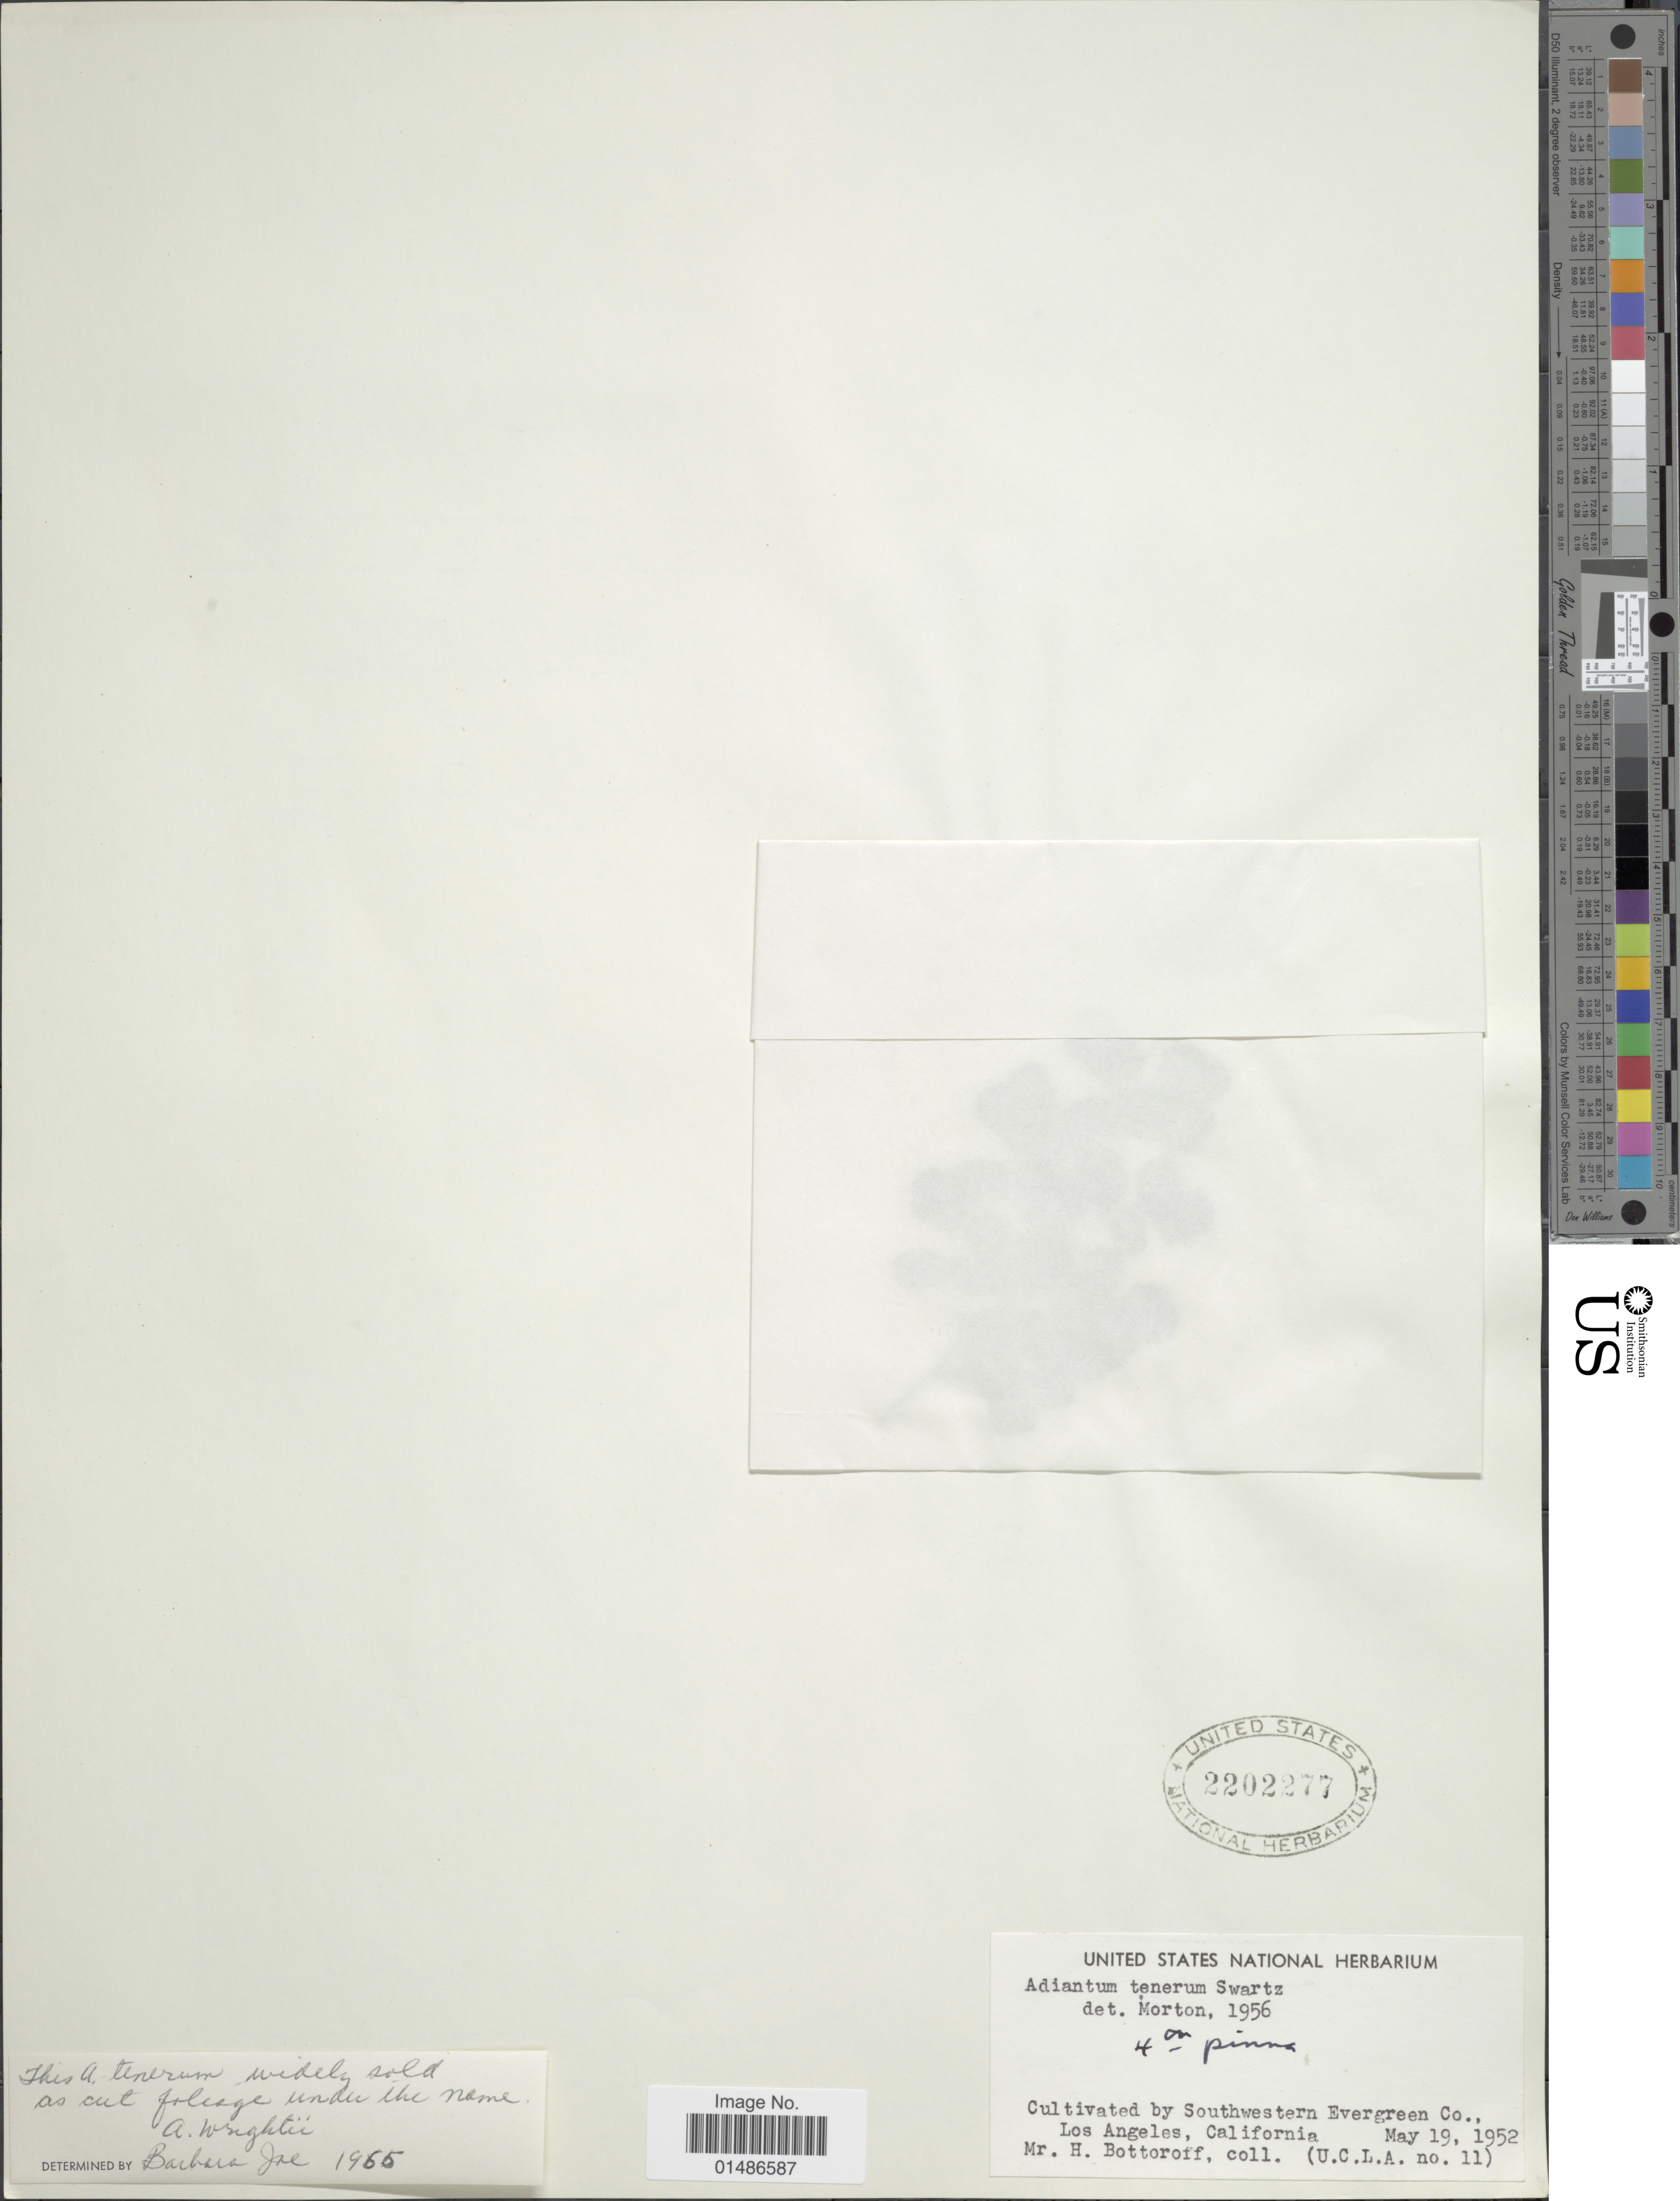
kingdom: Plantae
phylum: Tracheophyta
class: Polypodiopsida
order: Polypodiales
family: Pteridaceae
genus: Adiantum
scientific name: Adiantum tenerum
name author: Sw.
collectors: H. Bottoroff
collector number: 11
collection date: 1952-05-19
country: United States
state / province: California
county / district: Los Angeles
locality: Cultivated by Southwestern Evergreen Co., Los Angeles.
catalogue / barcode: US 2202277